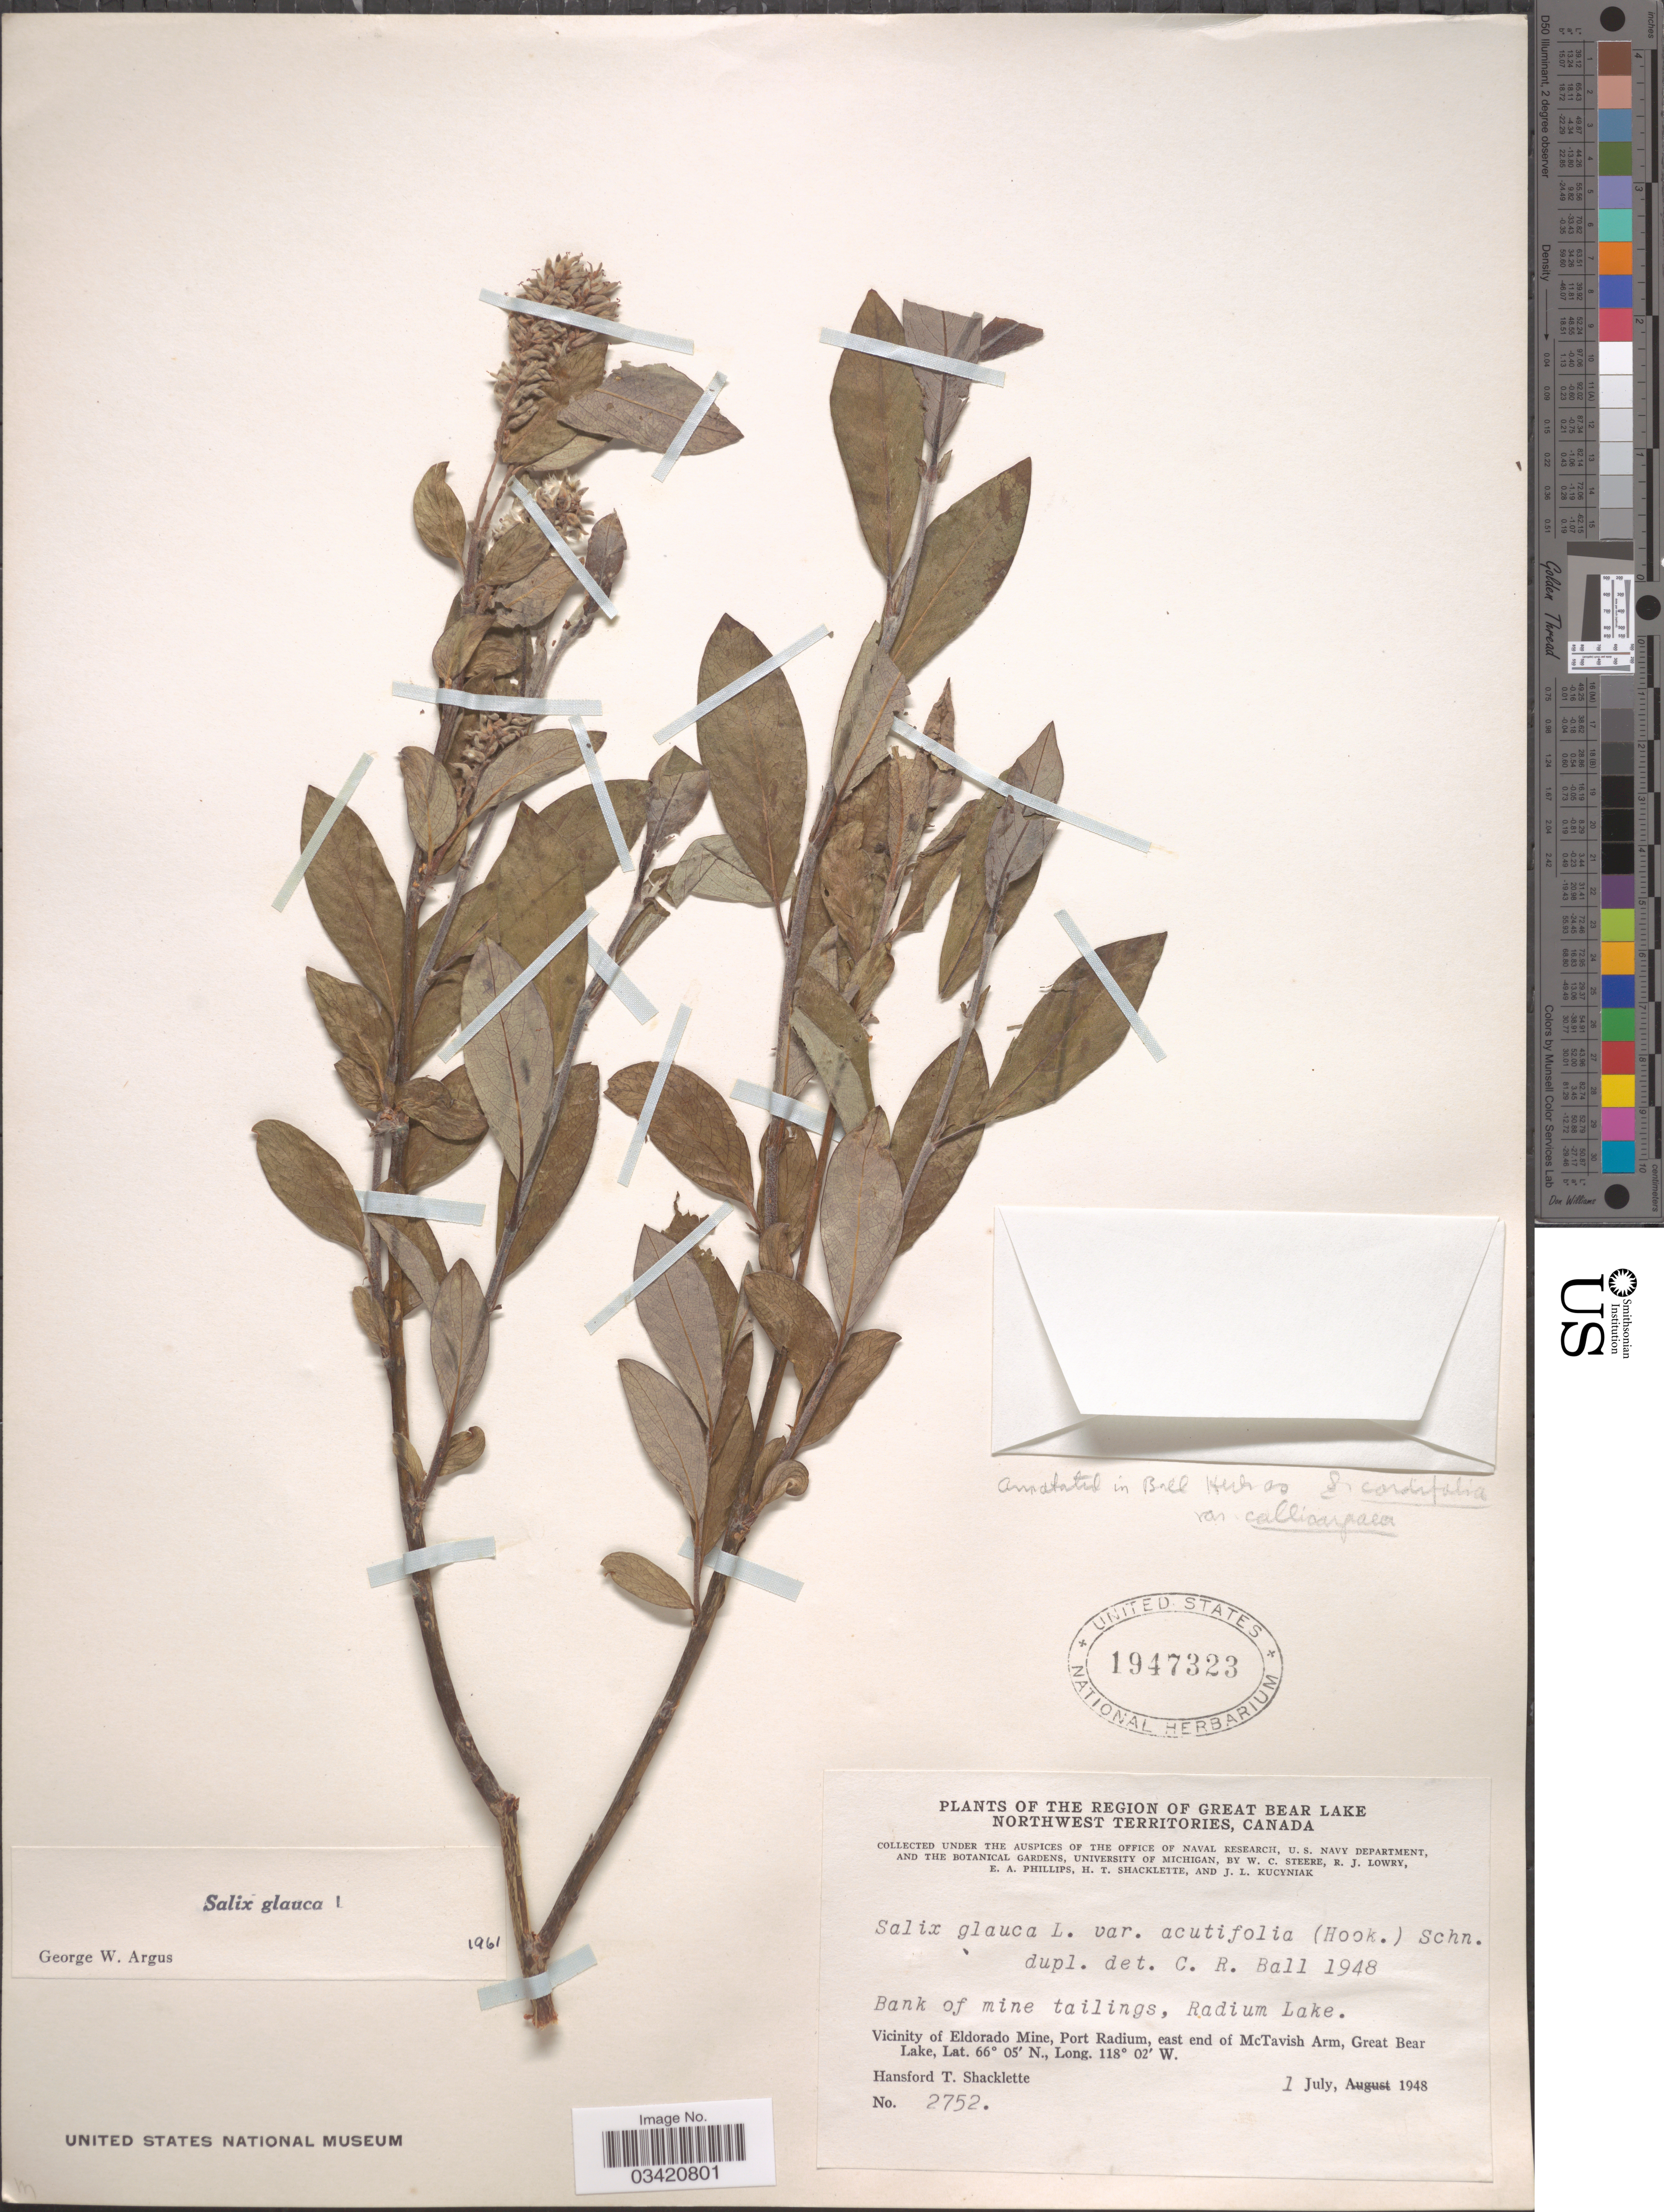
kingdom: Plantae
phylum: Tracheophyta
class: Magnoliopsida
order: Malpighiales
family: Salicaceae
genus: Salix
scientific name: Salix glauca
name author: L.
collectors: H. Shacklette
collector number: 2752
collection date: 1948-07-01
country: Canada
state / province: Northwest Territories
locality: Region of Great Bear Lake. Bank of mine tailings, Radium Lake. Vicinity of Eldorado Mine, Port Radium, east end of McTavish Arm. Great Bear Lake.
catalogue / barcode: US 1947323